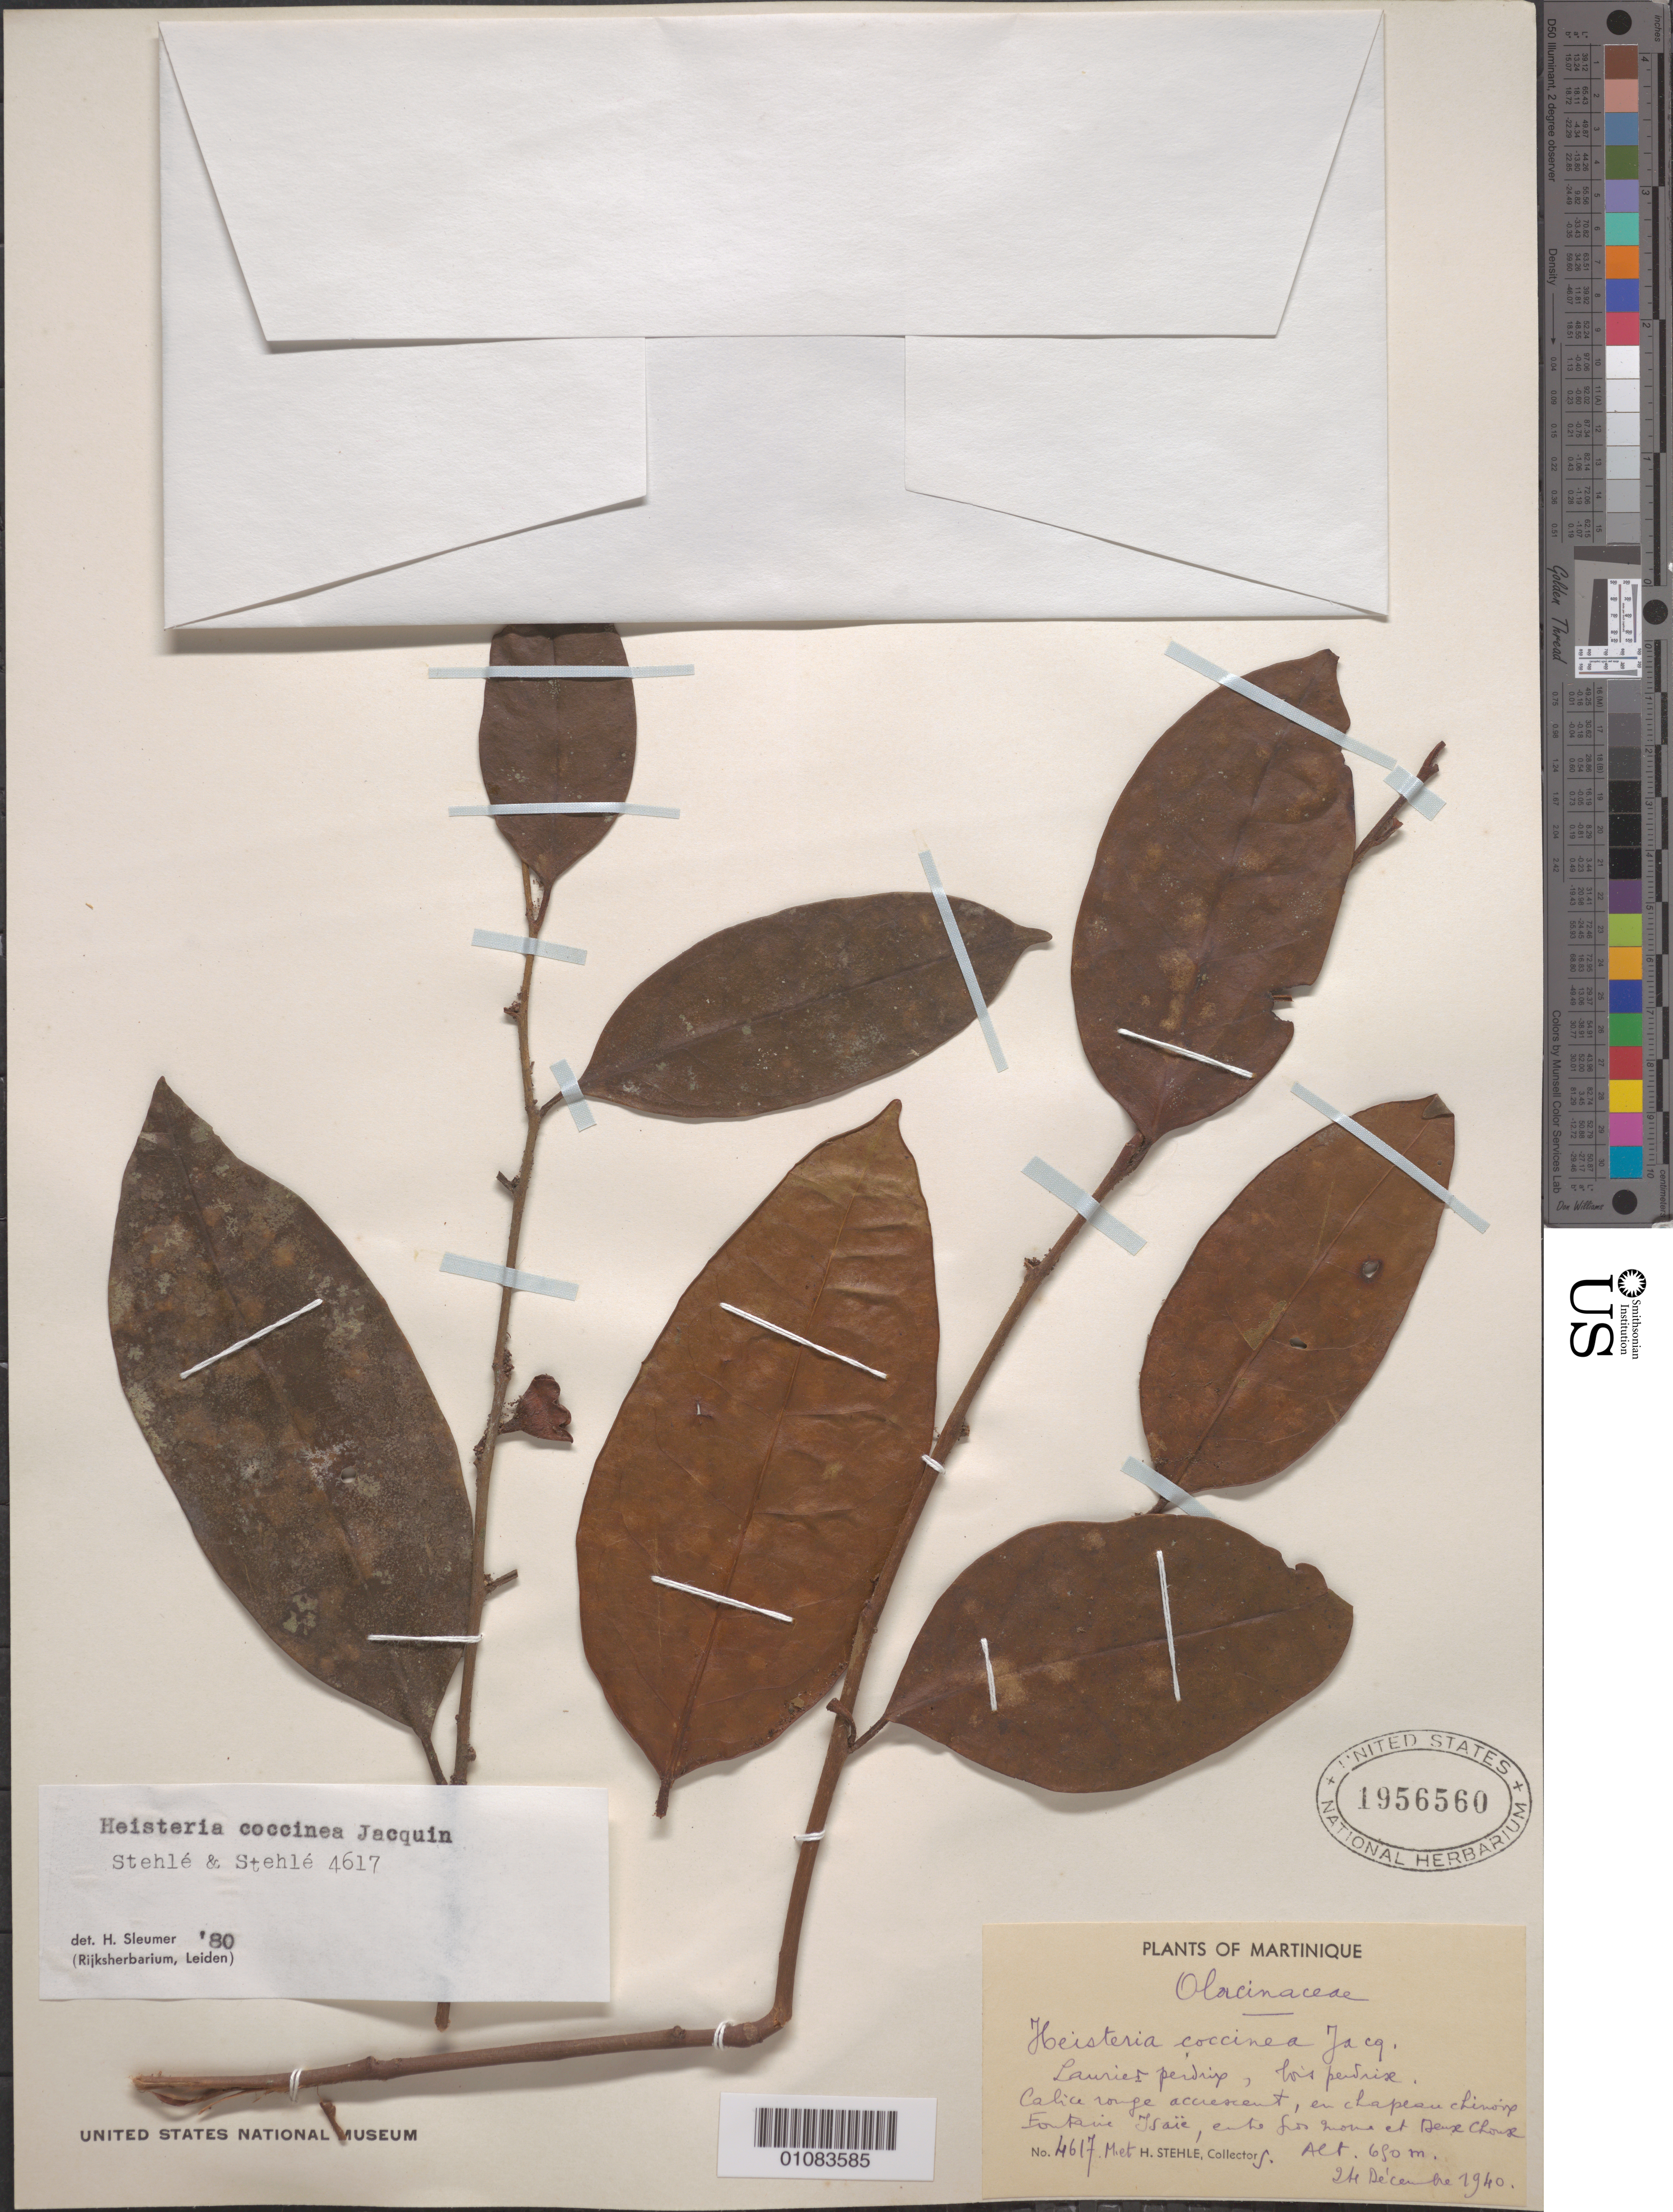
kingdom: Plantae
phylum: Tracheophyta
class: Magnoliopsida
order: Santalales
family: Erythropalaceae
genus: Heisteria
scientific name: Heisteria coccinea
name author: Jacq.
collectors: M. Stehlé & H. Stehlé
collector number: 4617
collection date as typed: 24 Dec 1940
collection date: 1940-12-24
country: Martinique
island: Martinique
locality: Fontaine Isaie, entre la morne et Deuse Chouse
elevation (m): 650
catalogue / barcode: US 1956560